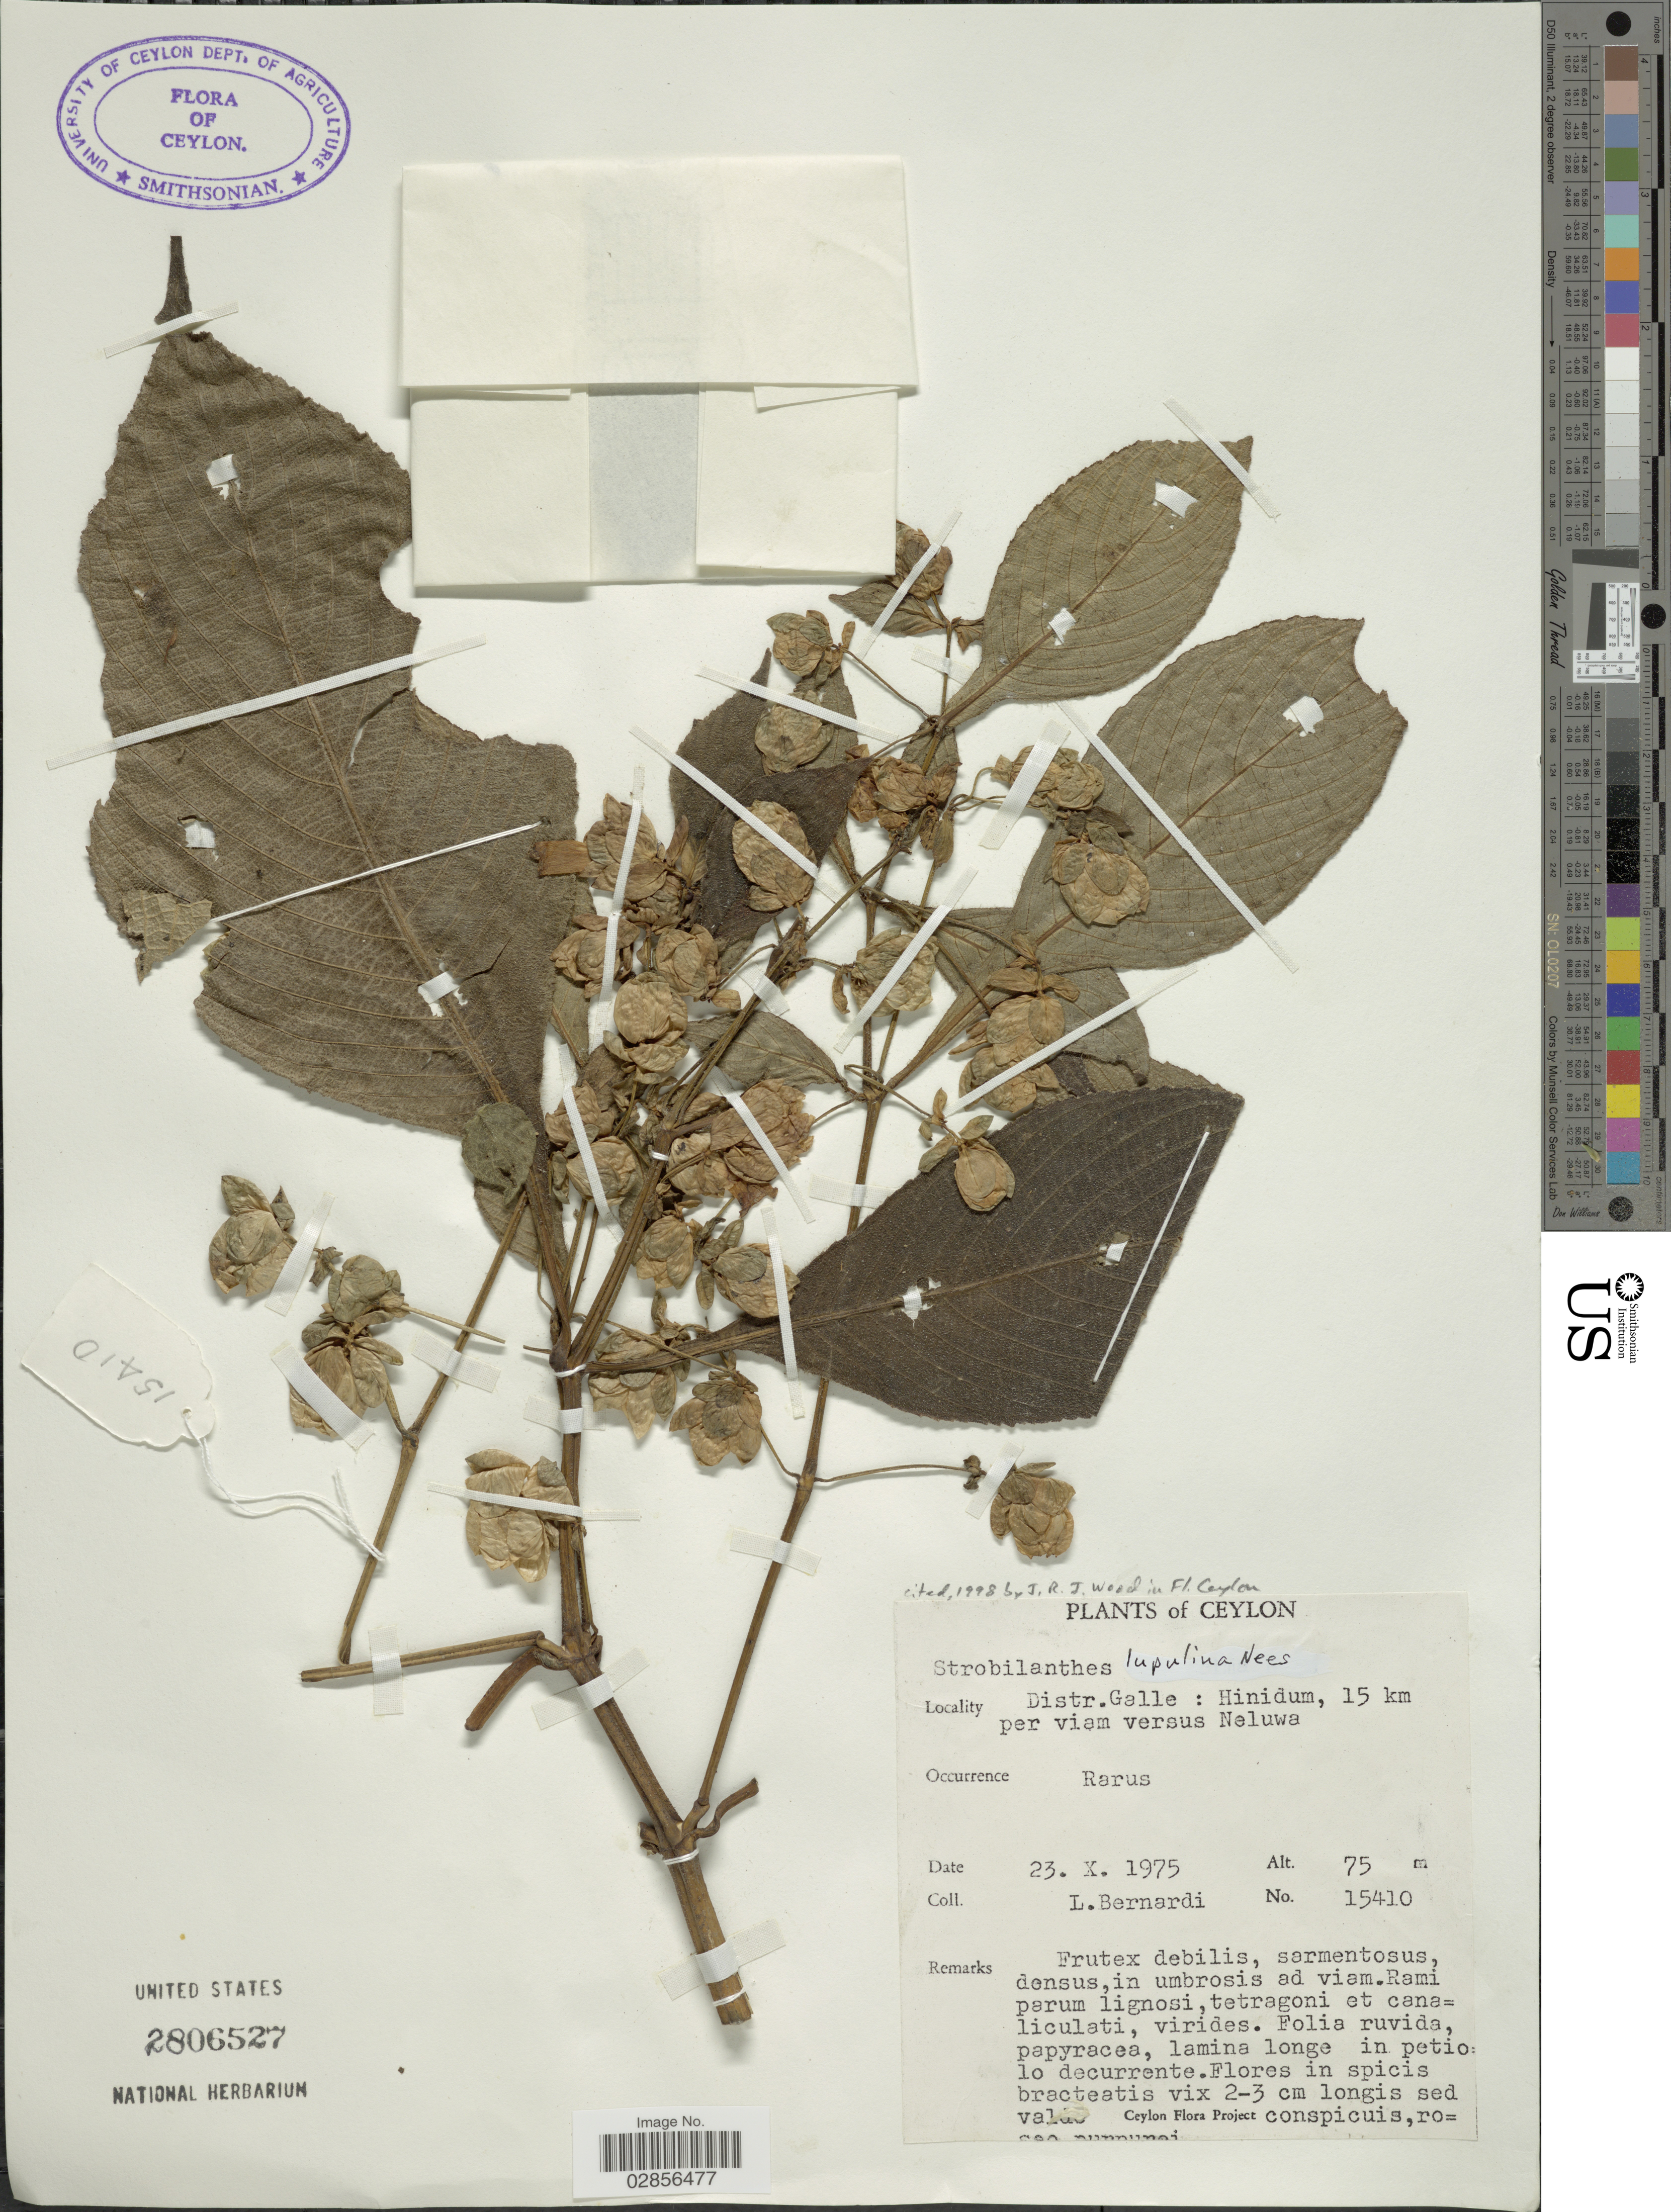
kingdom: Plantae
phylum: Tracheophyta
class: Magnoliopsida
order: Lamiales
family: Acanthaceae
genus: Strobilanthes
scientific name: Strobilanthes lupulina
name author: Nees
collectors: L. Bernardi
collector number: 15410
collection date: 1975-10-23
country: Sri Lanka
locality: Ceylon. Distr. Galle: Hinidum, 15 km per viam, versus Neluwa.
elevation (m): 75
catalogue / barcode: US 2806527